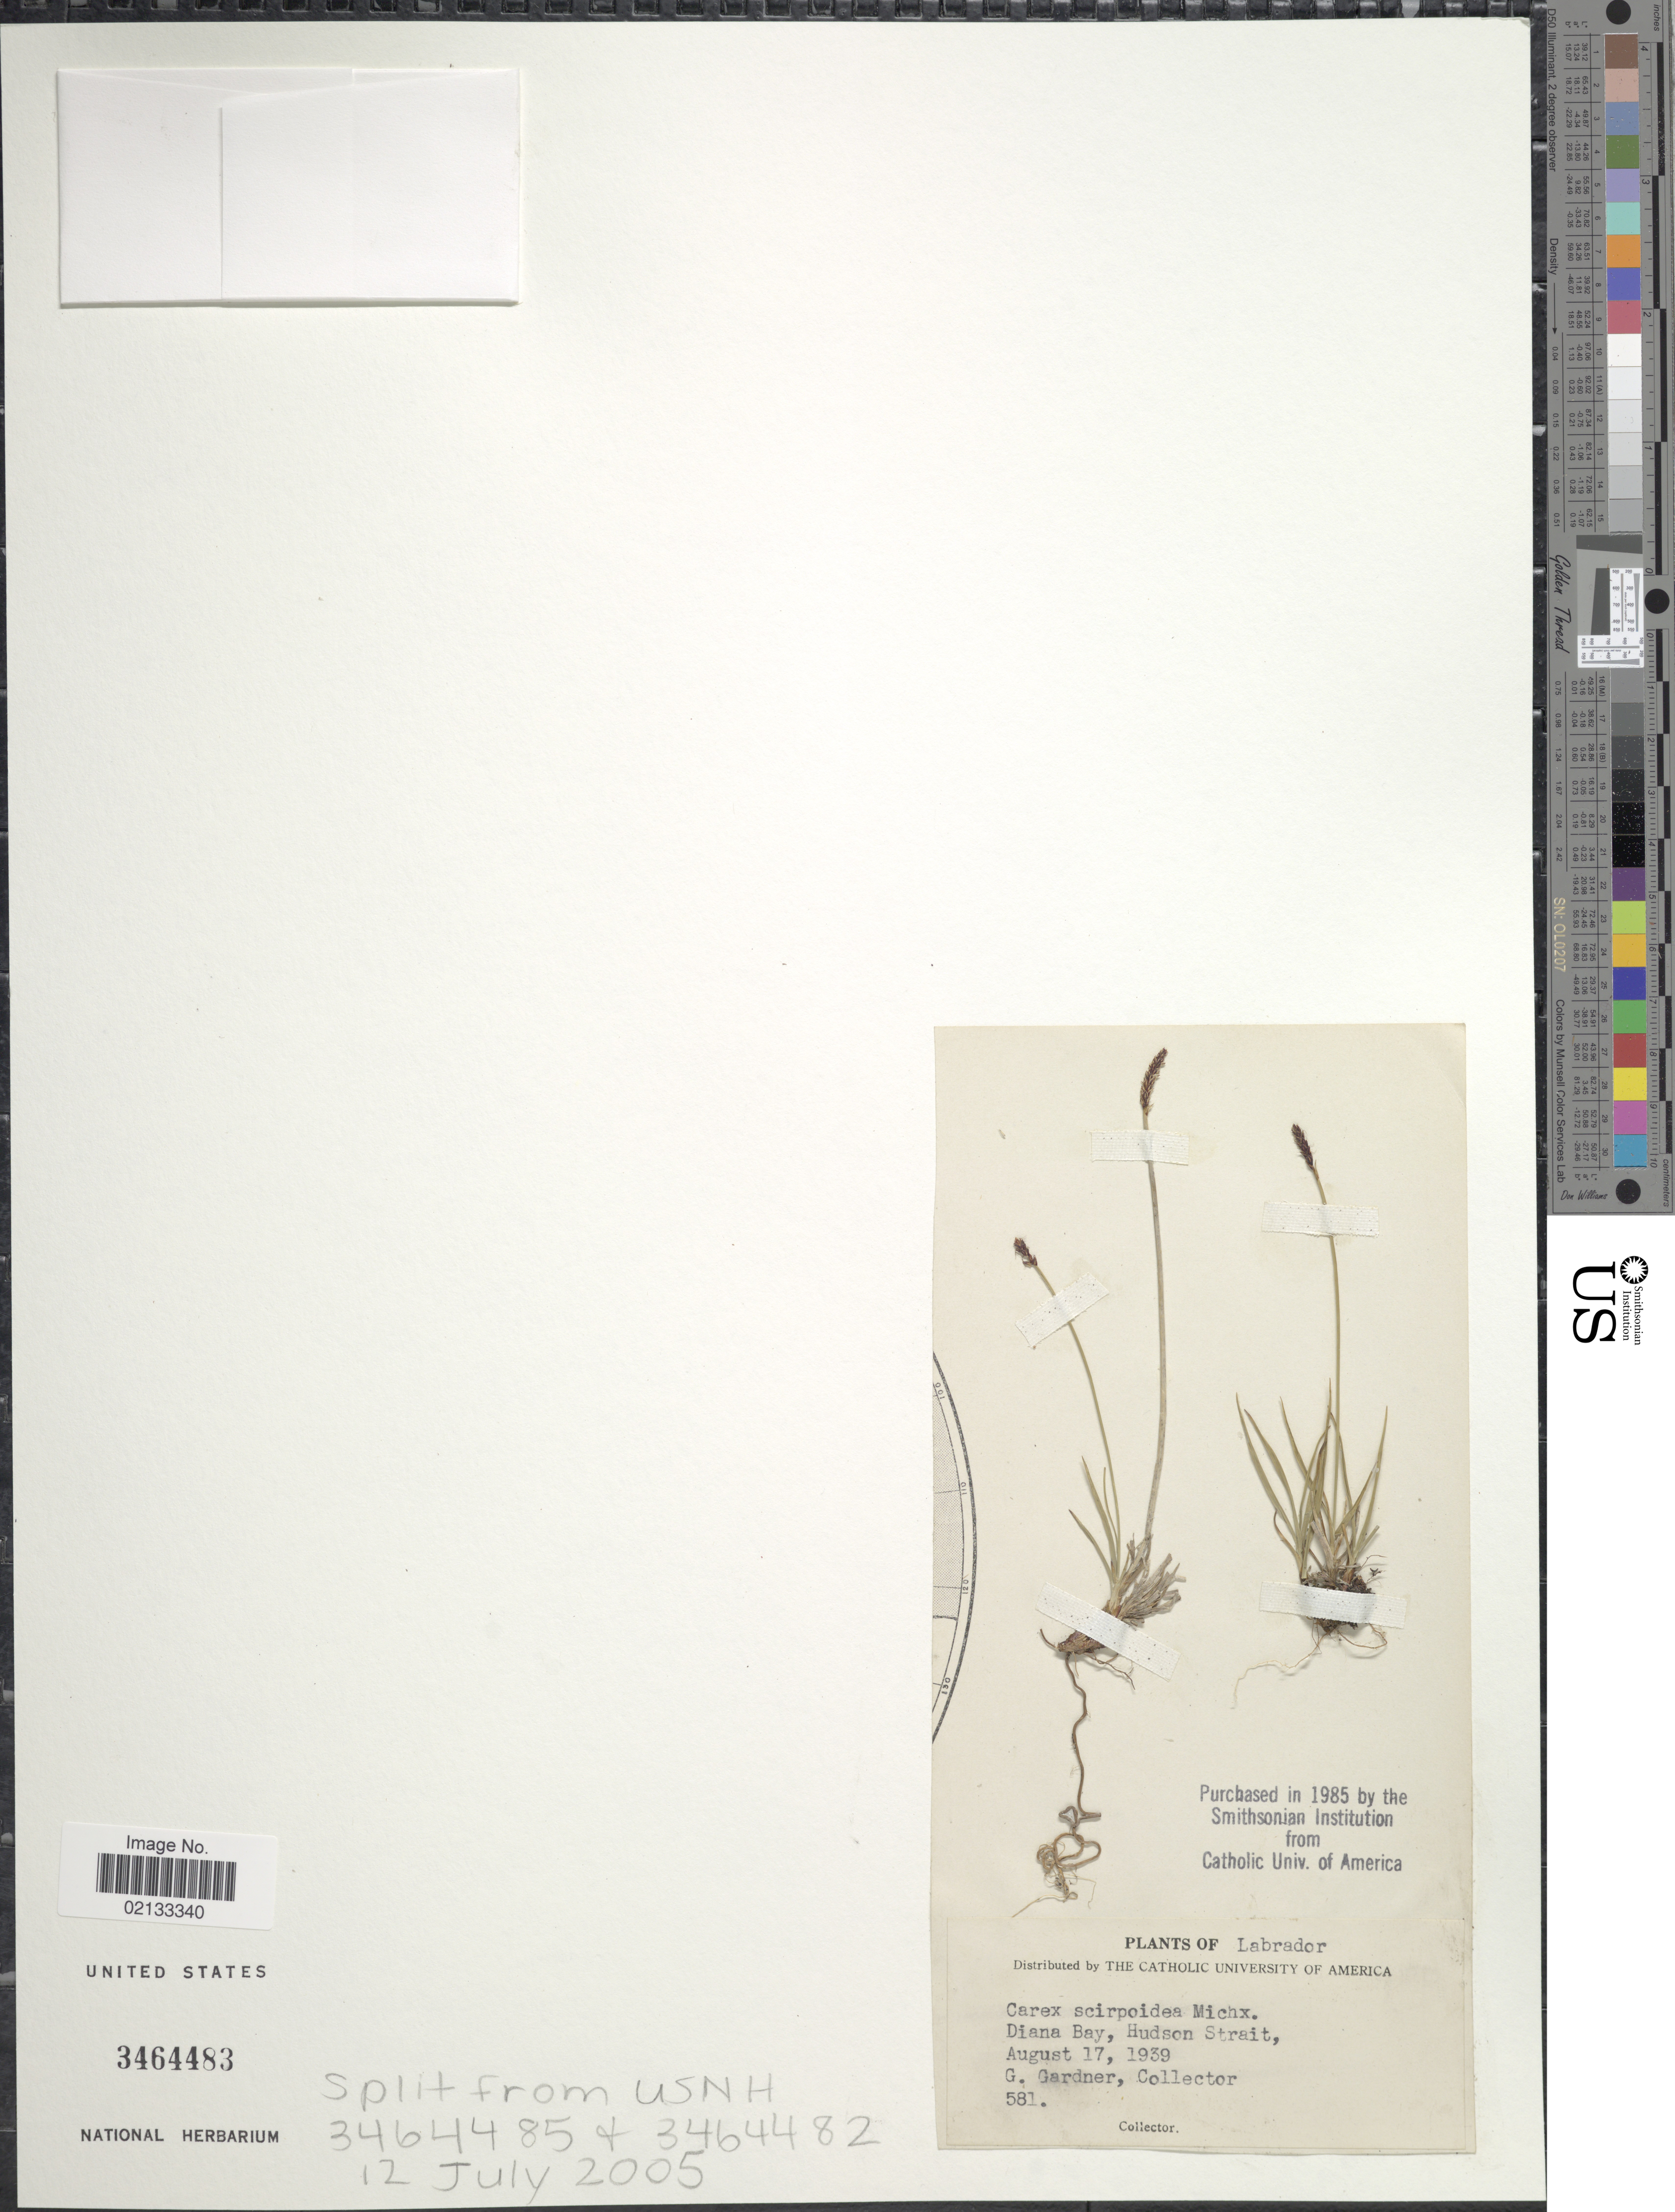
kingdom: Plantae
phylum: Tracheophyta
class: Liliopsida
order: Poales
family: Cyperaceae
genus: Carex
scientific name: Carex scirpoidea subsp. scirpoidea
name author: Michx.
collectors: G. Gardner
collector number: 581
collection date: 1939-08-17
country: Canada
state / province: Newfoundland and Labrador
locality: Labrador, Diana Bay, Hudson Strait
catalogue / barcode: US 3464483